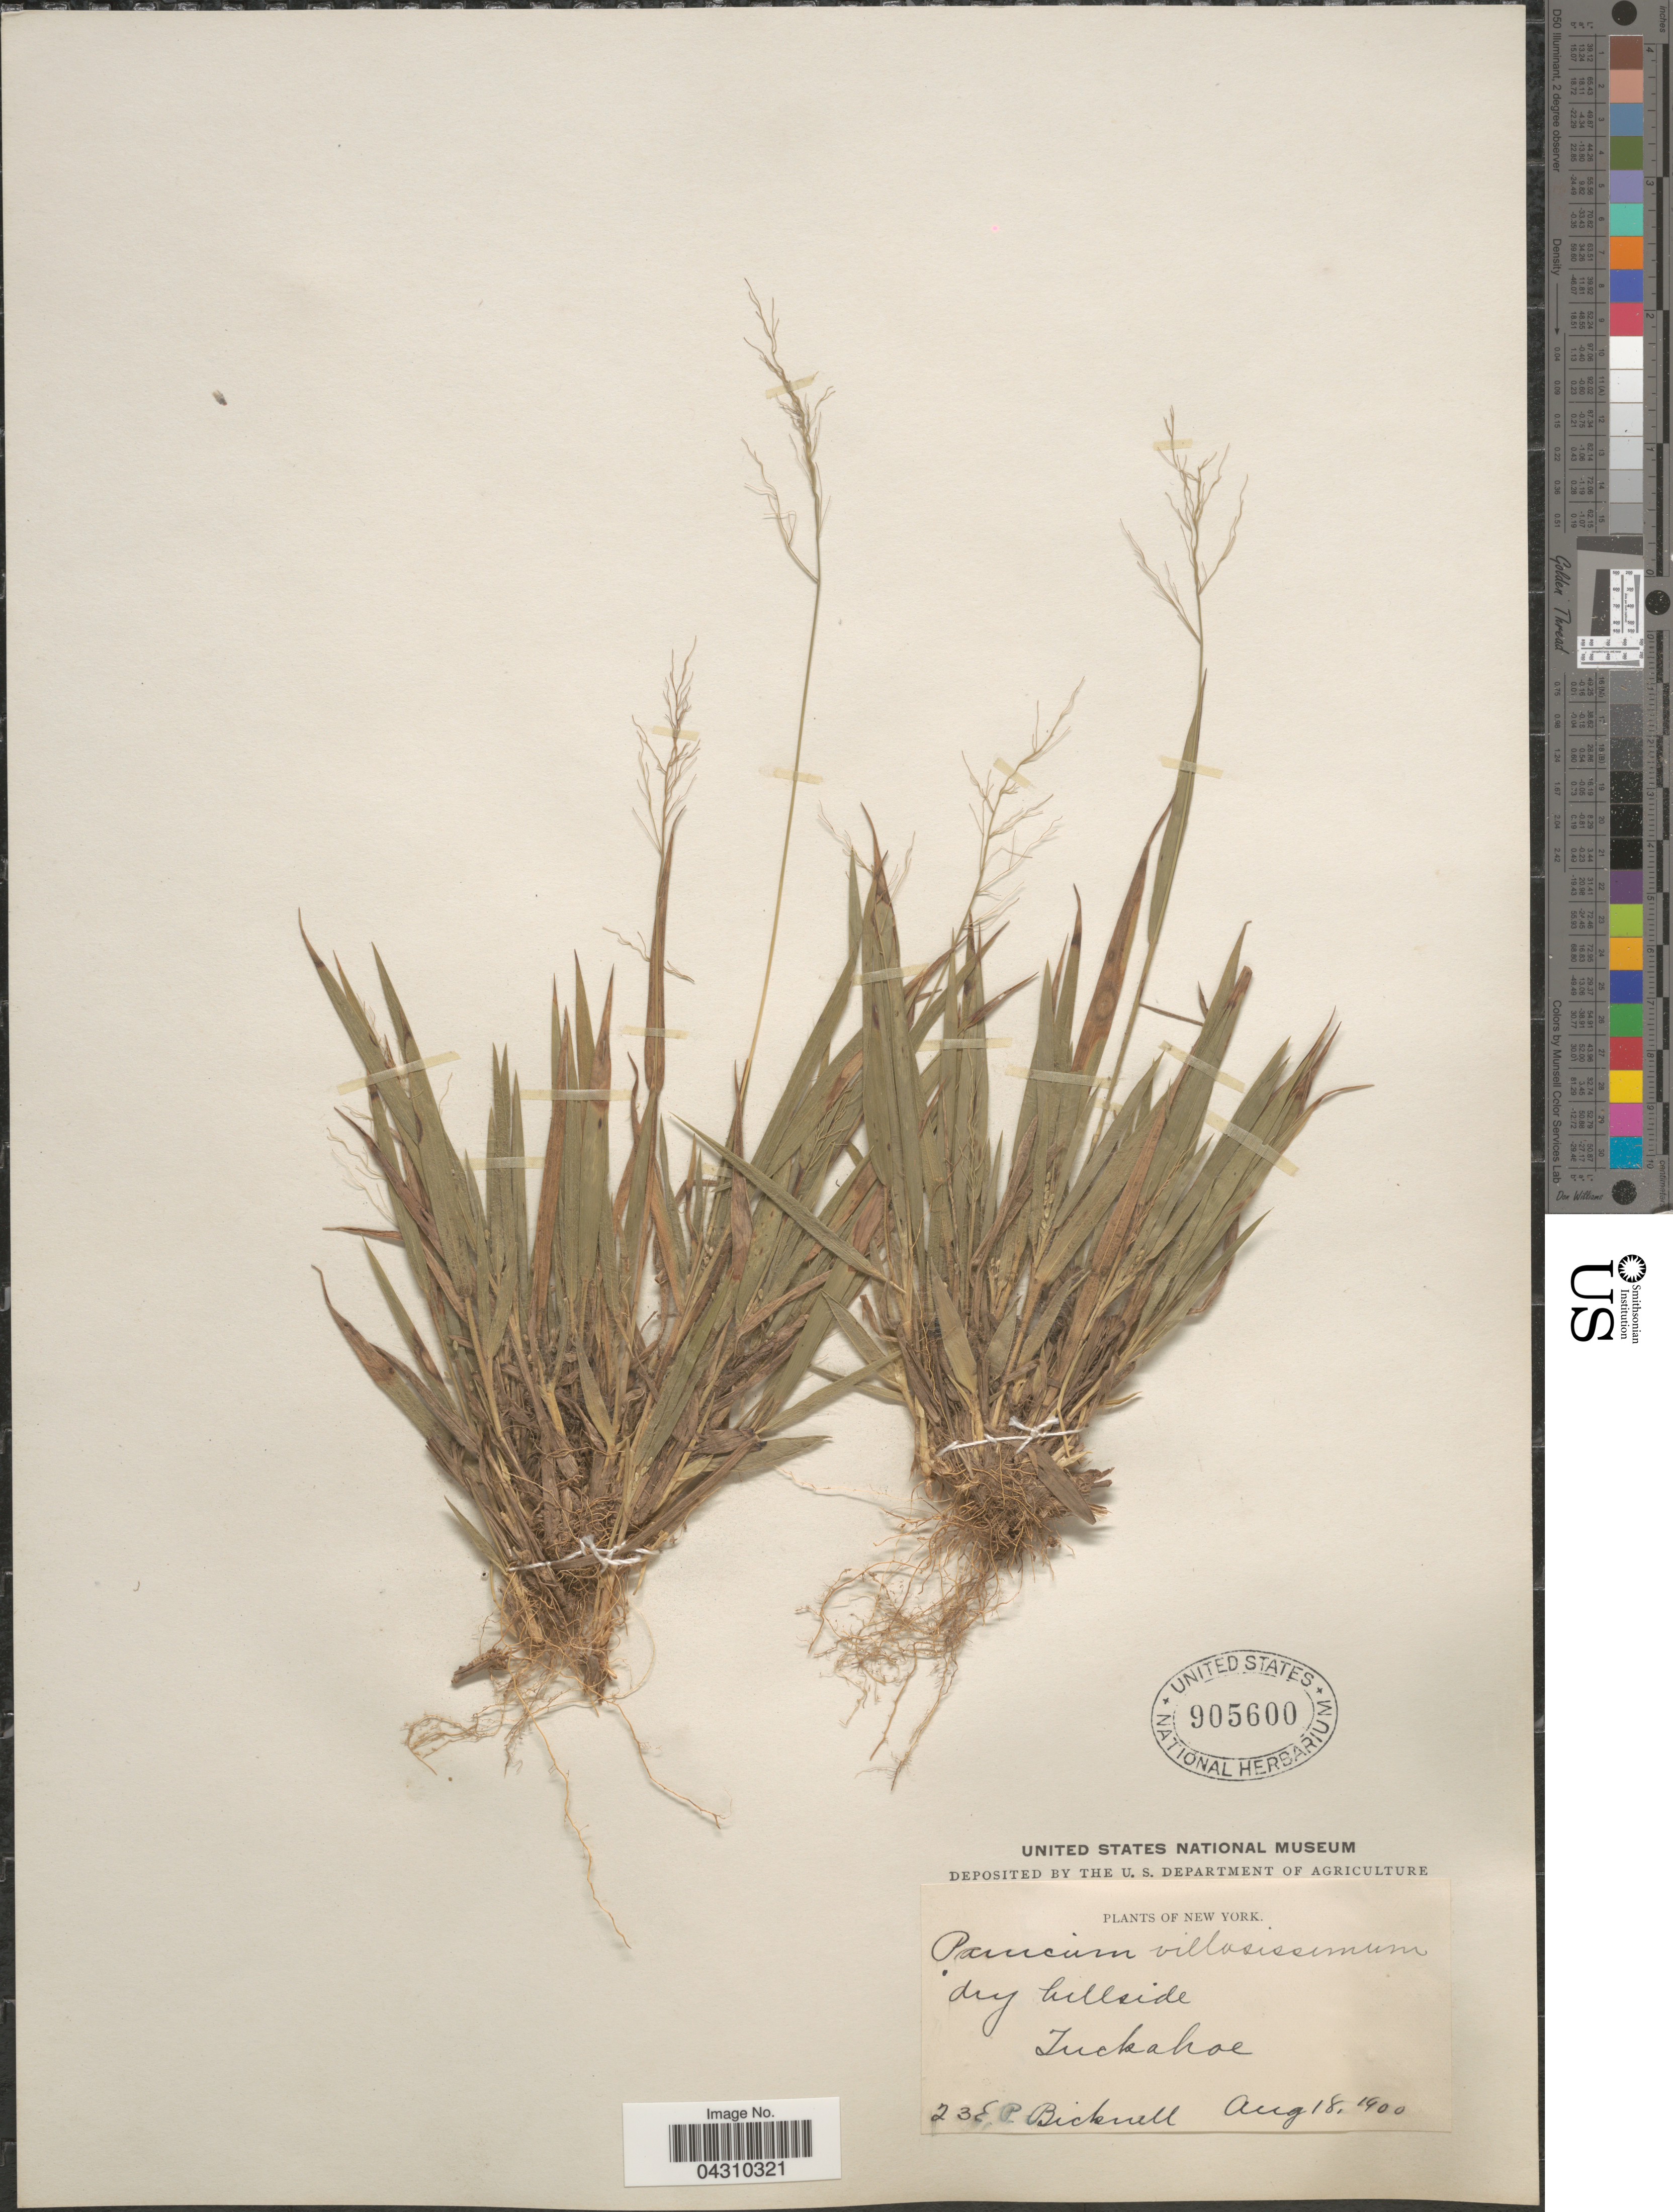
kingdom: Plantae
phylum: Tracheophyta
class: Liliopsida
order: Poales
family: Poaceae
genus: Dichanthelium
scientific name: Dichanthelium acuminatum var. acuminatum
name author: (Sw.) Gould & C.A. Clark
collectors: E. P. Bicknell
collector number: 23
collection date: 1900-08-18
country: United States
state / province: New York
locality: Dry hillside Tuckahoe.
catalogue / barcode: US 905600